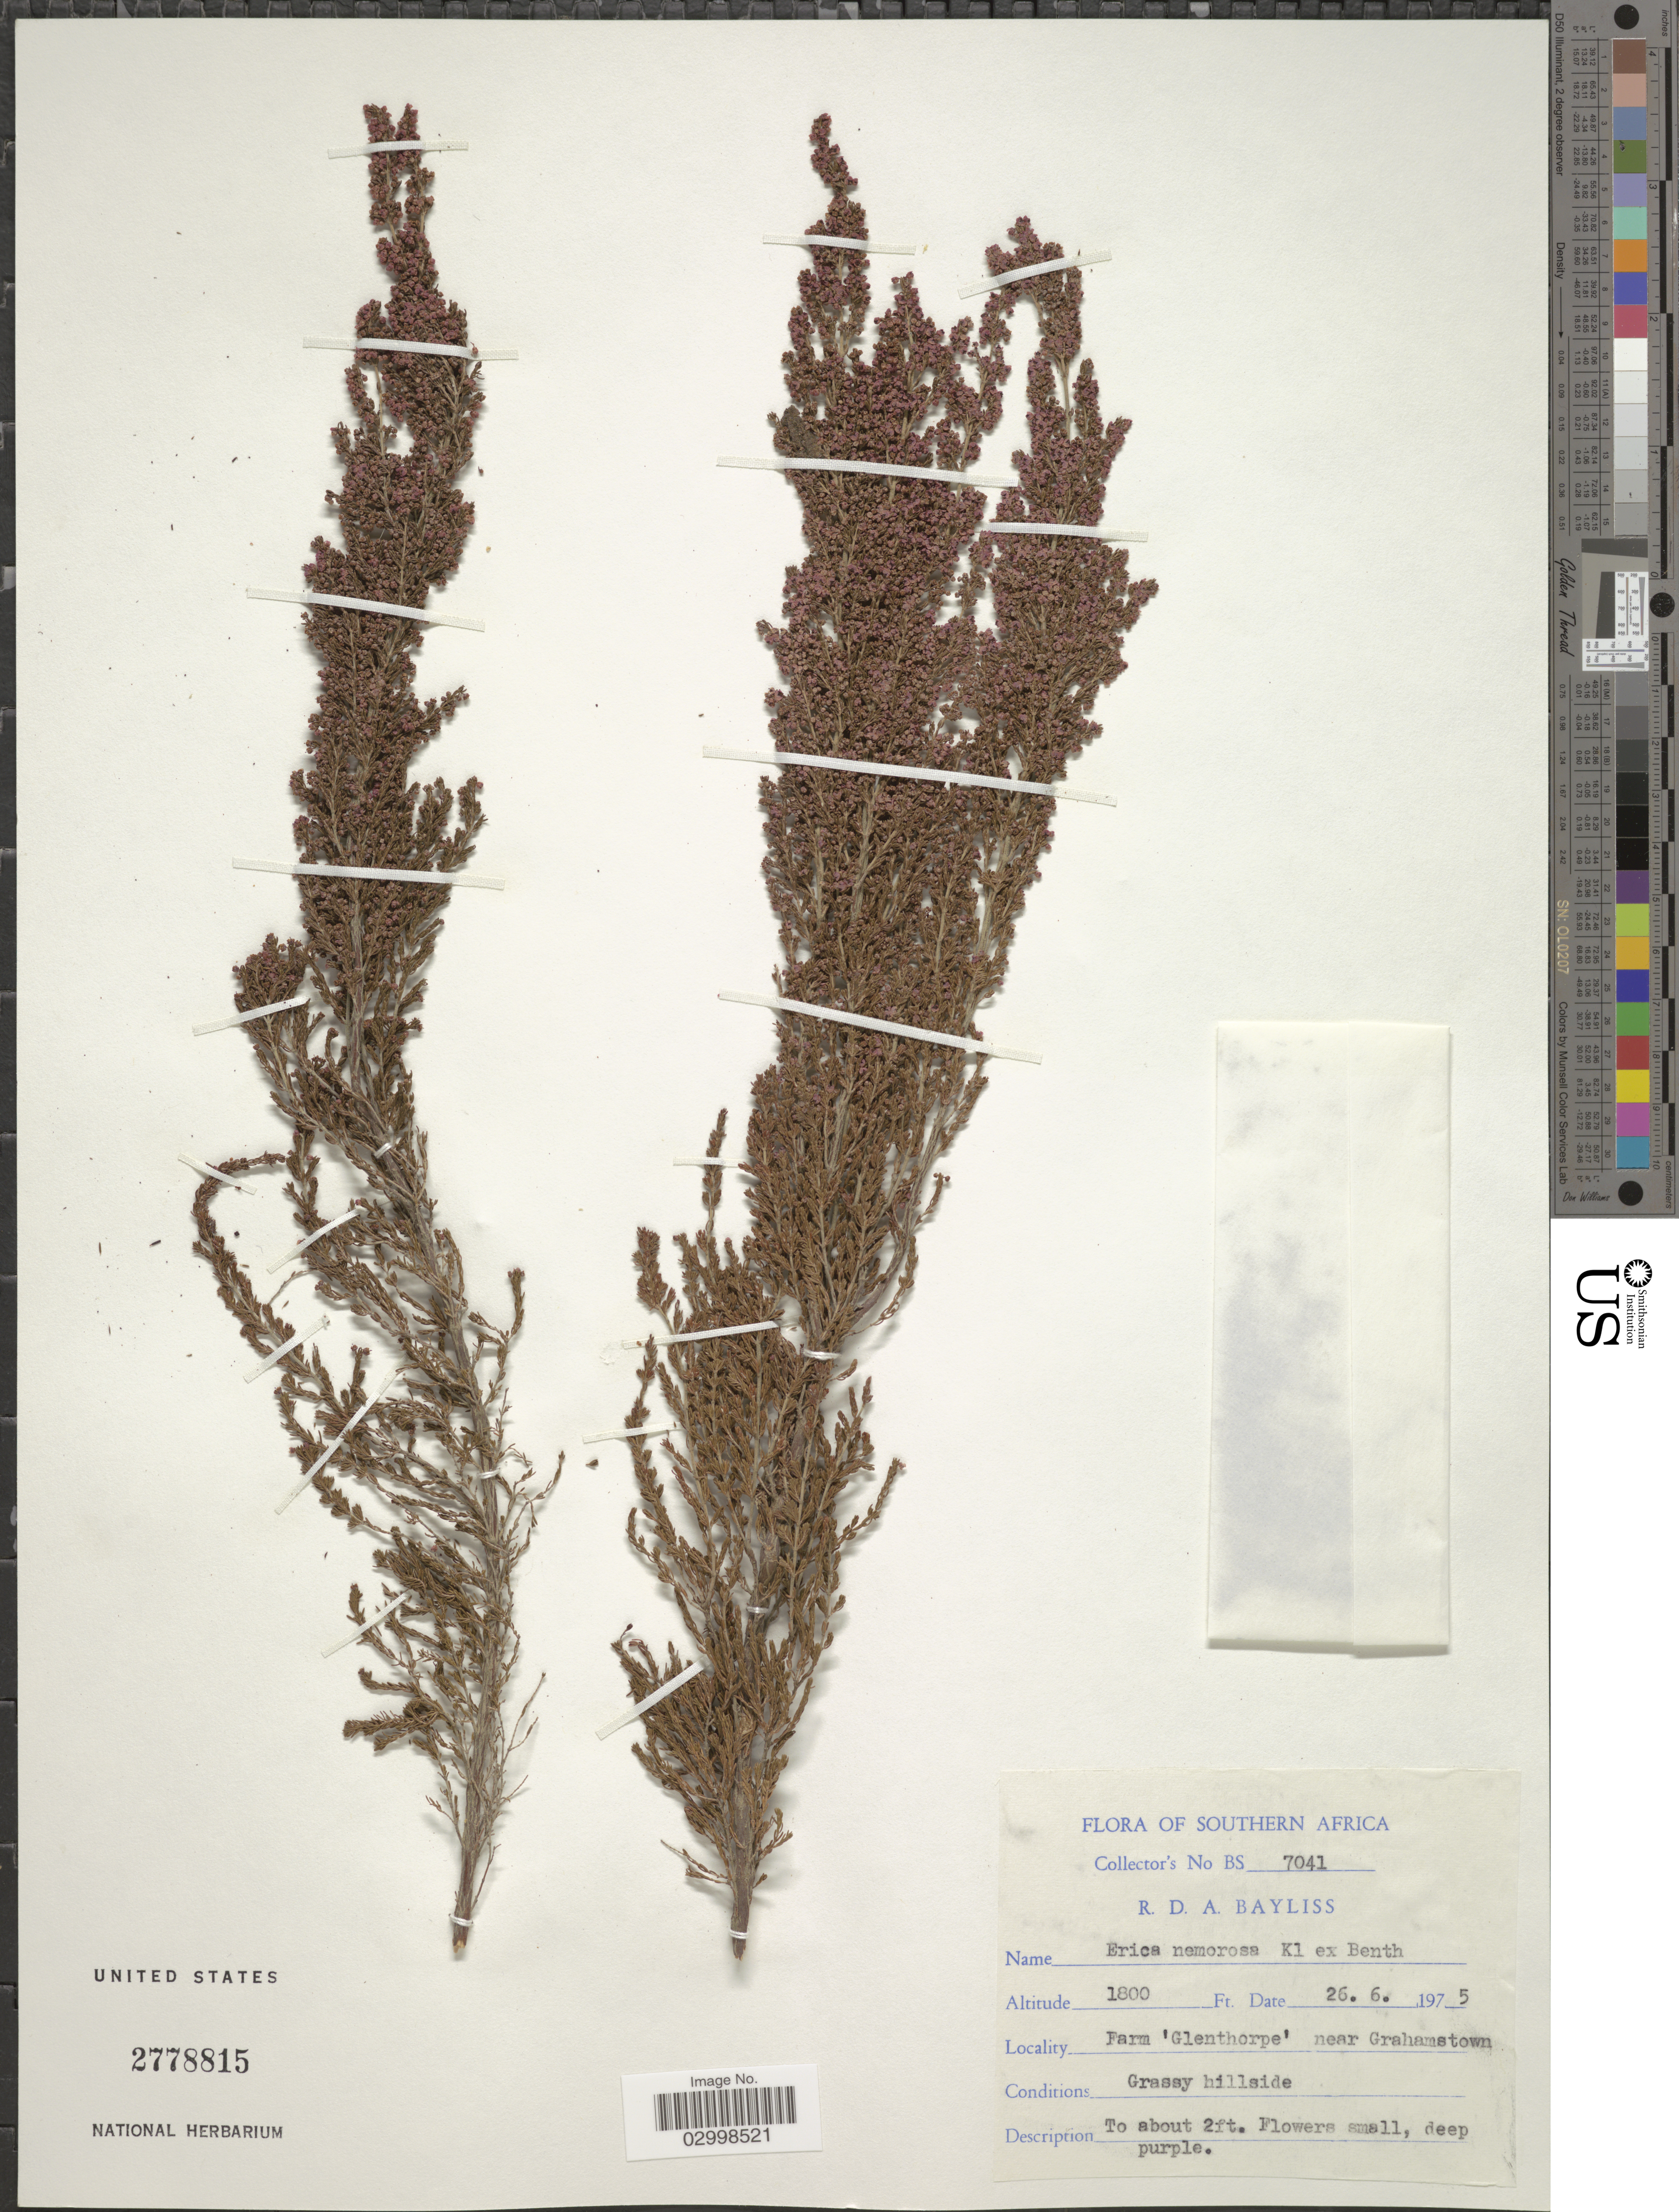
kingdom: Plantae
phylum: Tracheophyta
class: Magnoliopsida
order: Ericales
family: Ericaceae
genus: Erica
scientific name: Erica nemorosa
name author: Klotzsch ex Benth.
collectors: R. Bayliss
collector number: BS7041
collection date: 1975-06-26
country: South Africa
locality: Southern Africa, Farm 'Glenthorpe' near Grahamstown.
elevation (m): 549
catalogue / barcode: US 2778815